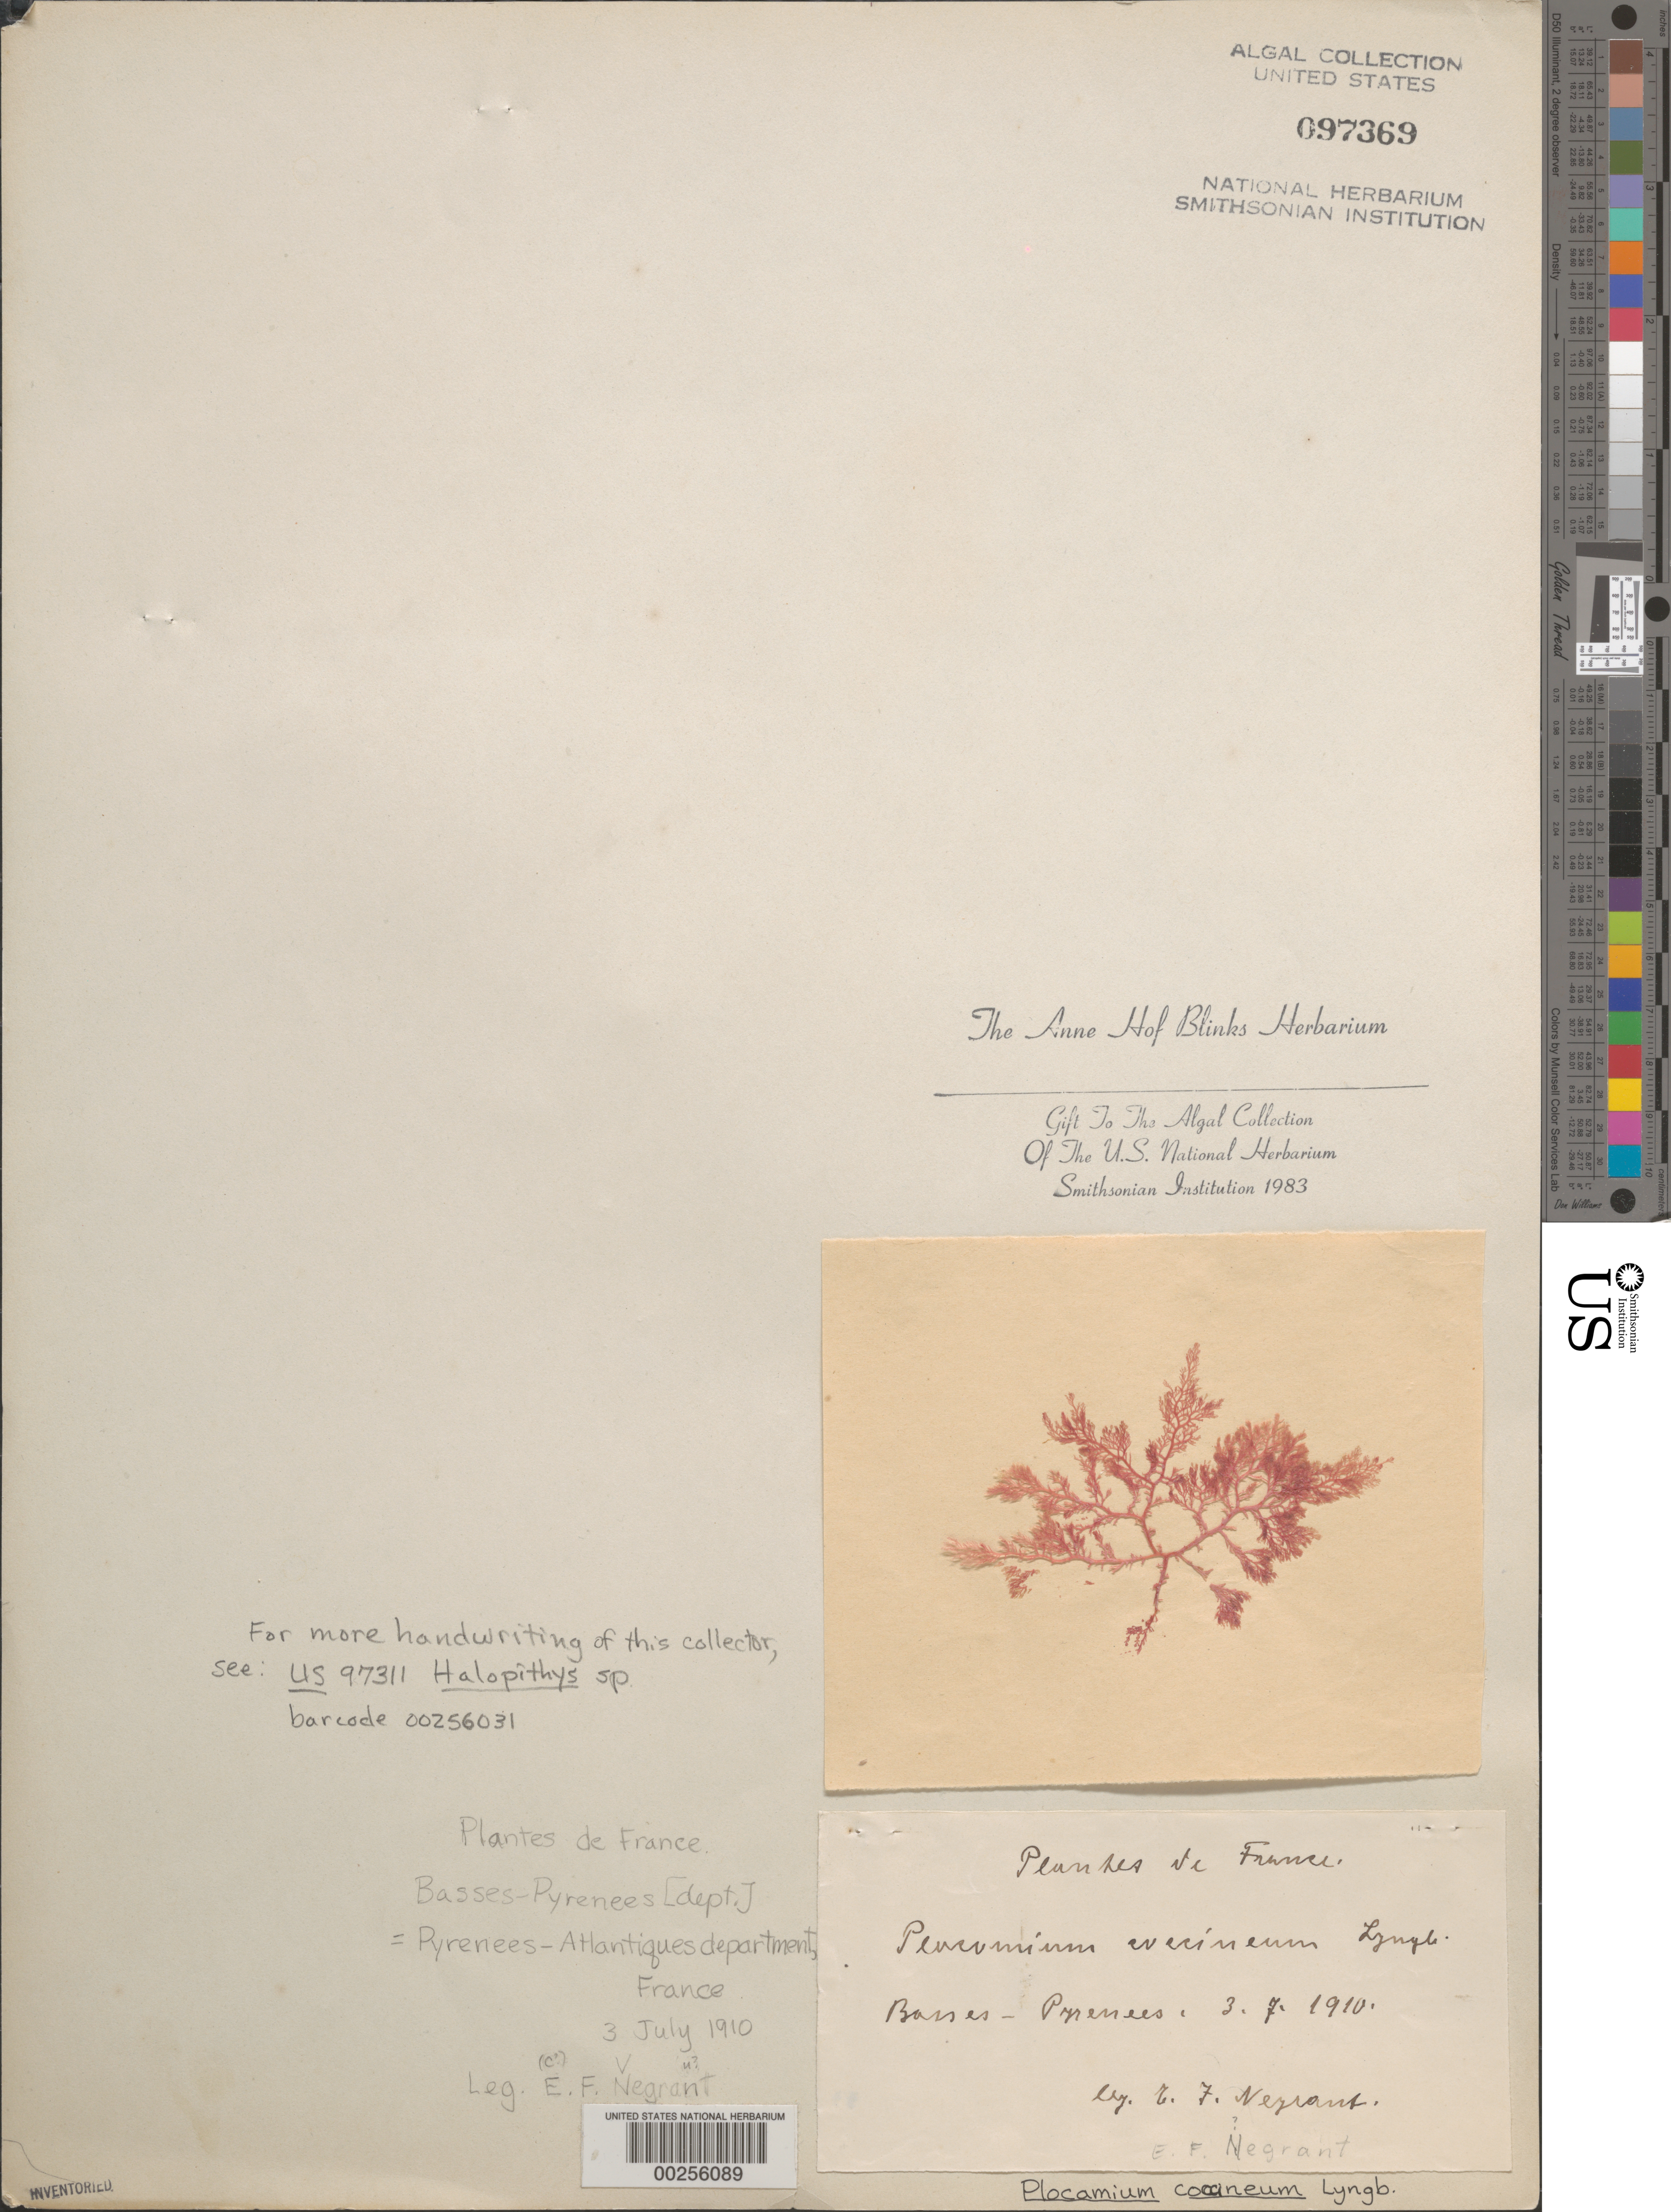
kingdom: Plantae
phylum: Rhodophyta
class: Florideophyceae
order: Plocamiales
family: Plocamiaceae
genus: Plocamium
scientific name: Plocamium cartilagineum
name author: (L.) P.S. Dixon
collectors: E. Negrant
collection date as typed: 03 Jul 1910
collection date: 1910-07-03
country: France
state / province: Nouvelle-Aquitaine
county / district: Pyrénées-Atlantiques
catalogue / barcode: US 97369